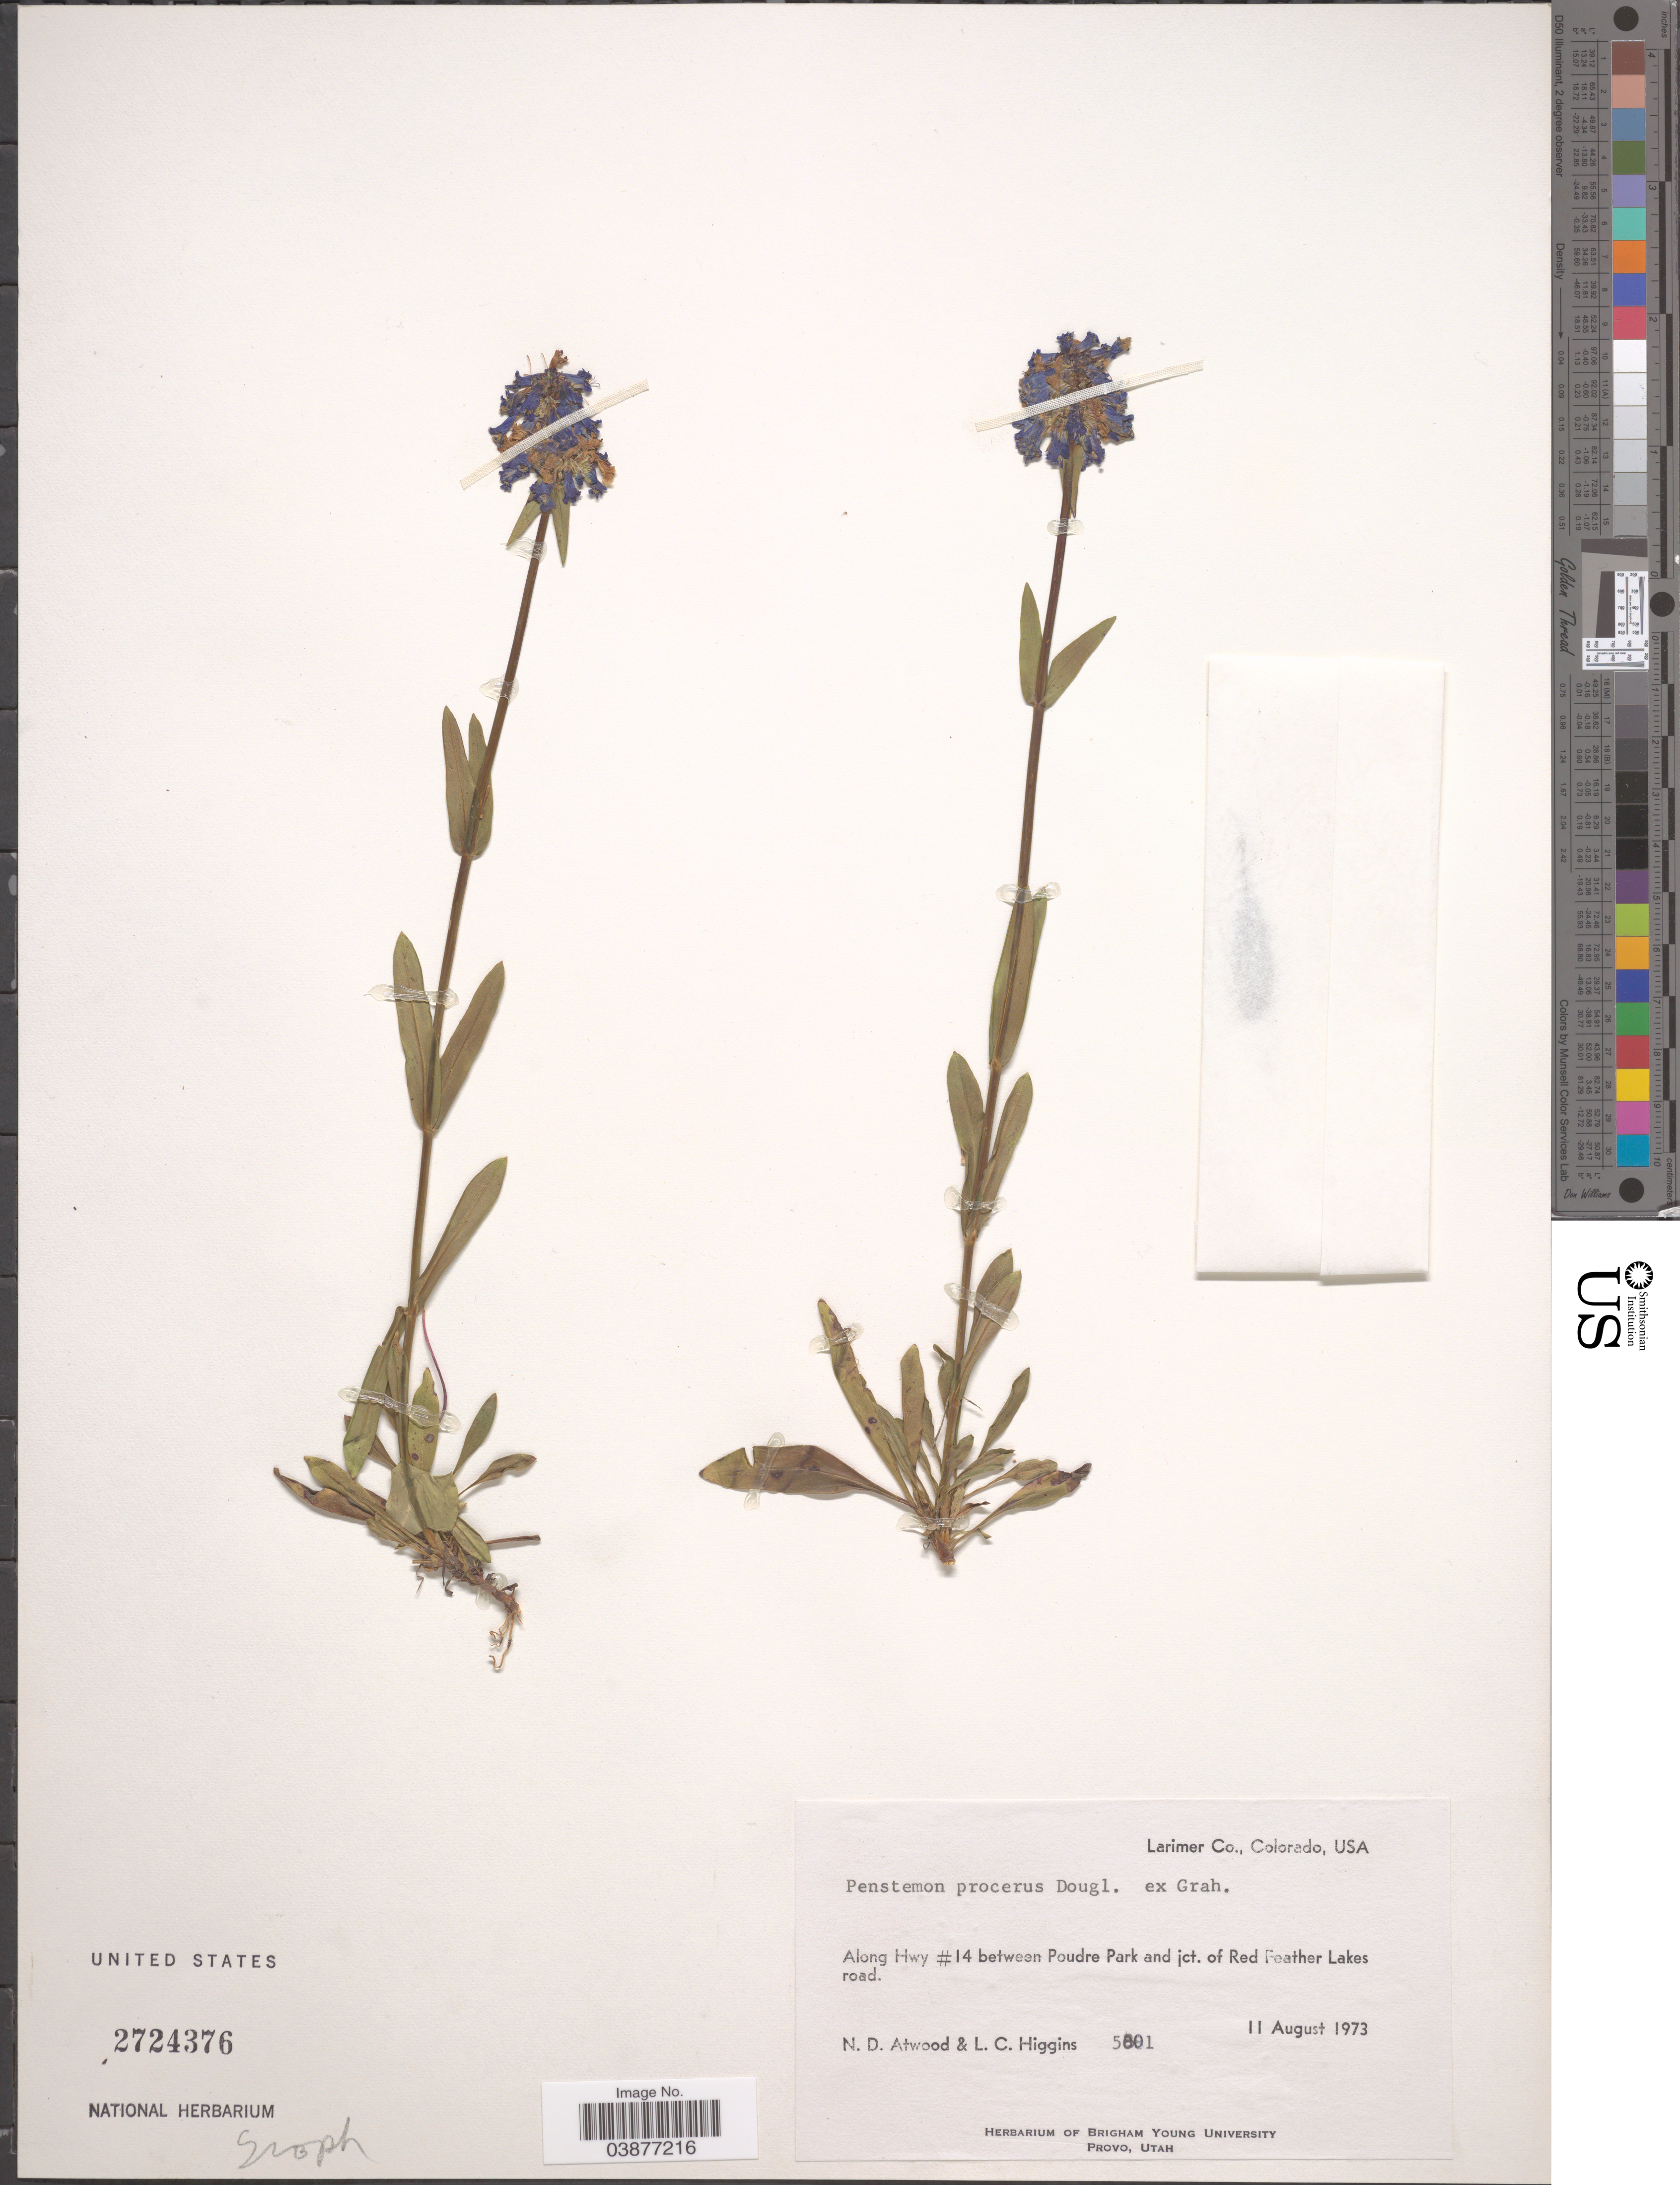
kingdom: Plantae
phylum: Tracheophyta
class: Magnoliopsida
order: Lamiales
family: Plantaginaceae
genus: Penstemon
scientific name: Penstemon procerus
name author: Douglas ex Graham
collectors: N. Atwood & L. Higgins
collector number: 5001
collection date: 1973-08-11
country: United States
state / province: Colorado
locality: Larimer Co. Along Hwy #14 between Poudre Park and jct. of Red Feather Lakes road.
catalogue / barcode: US 2724376